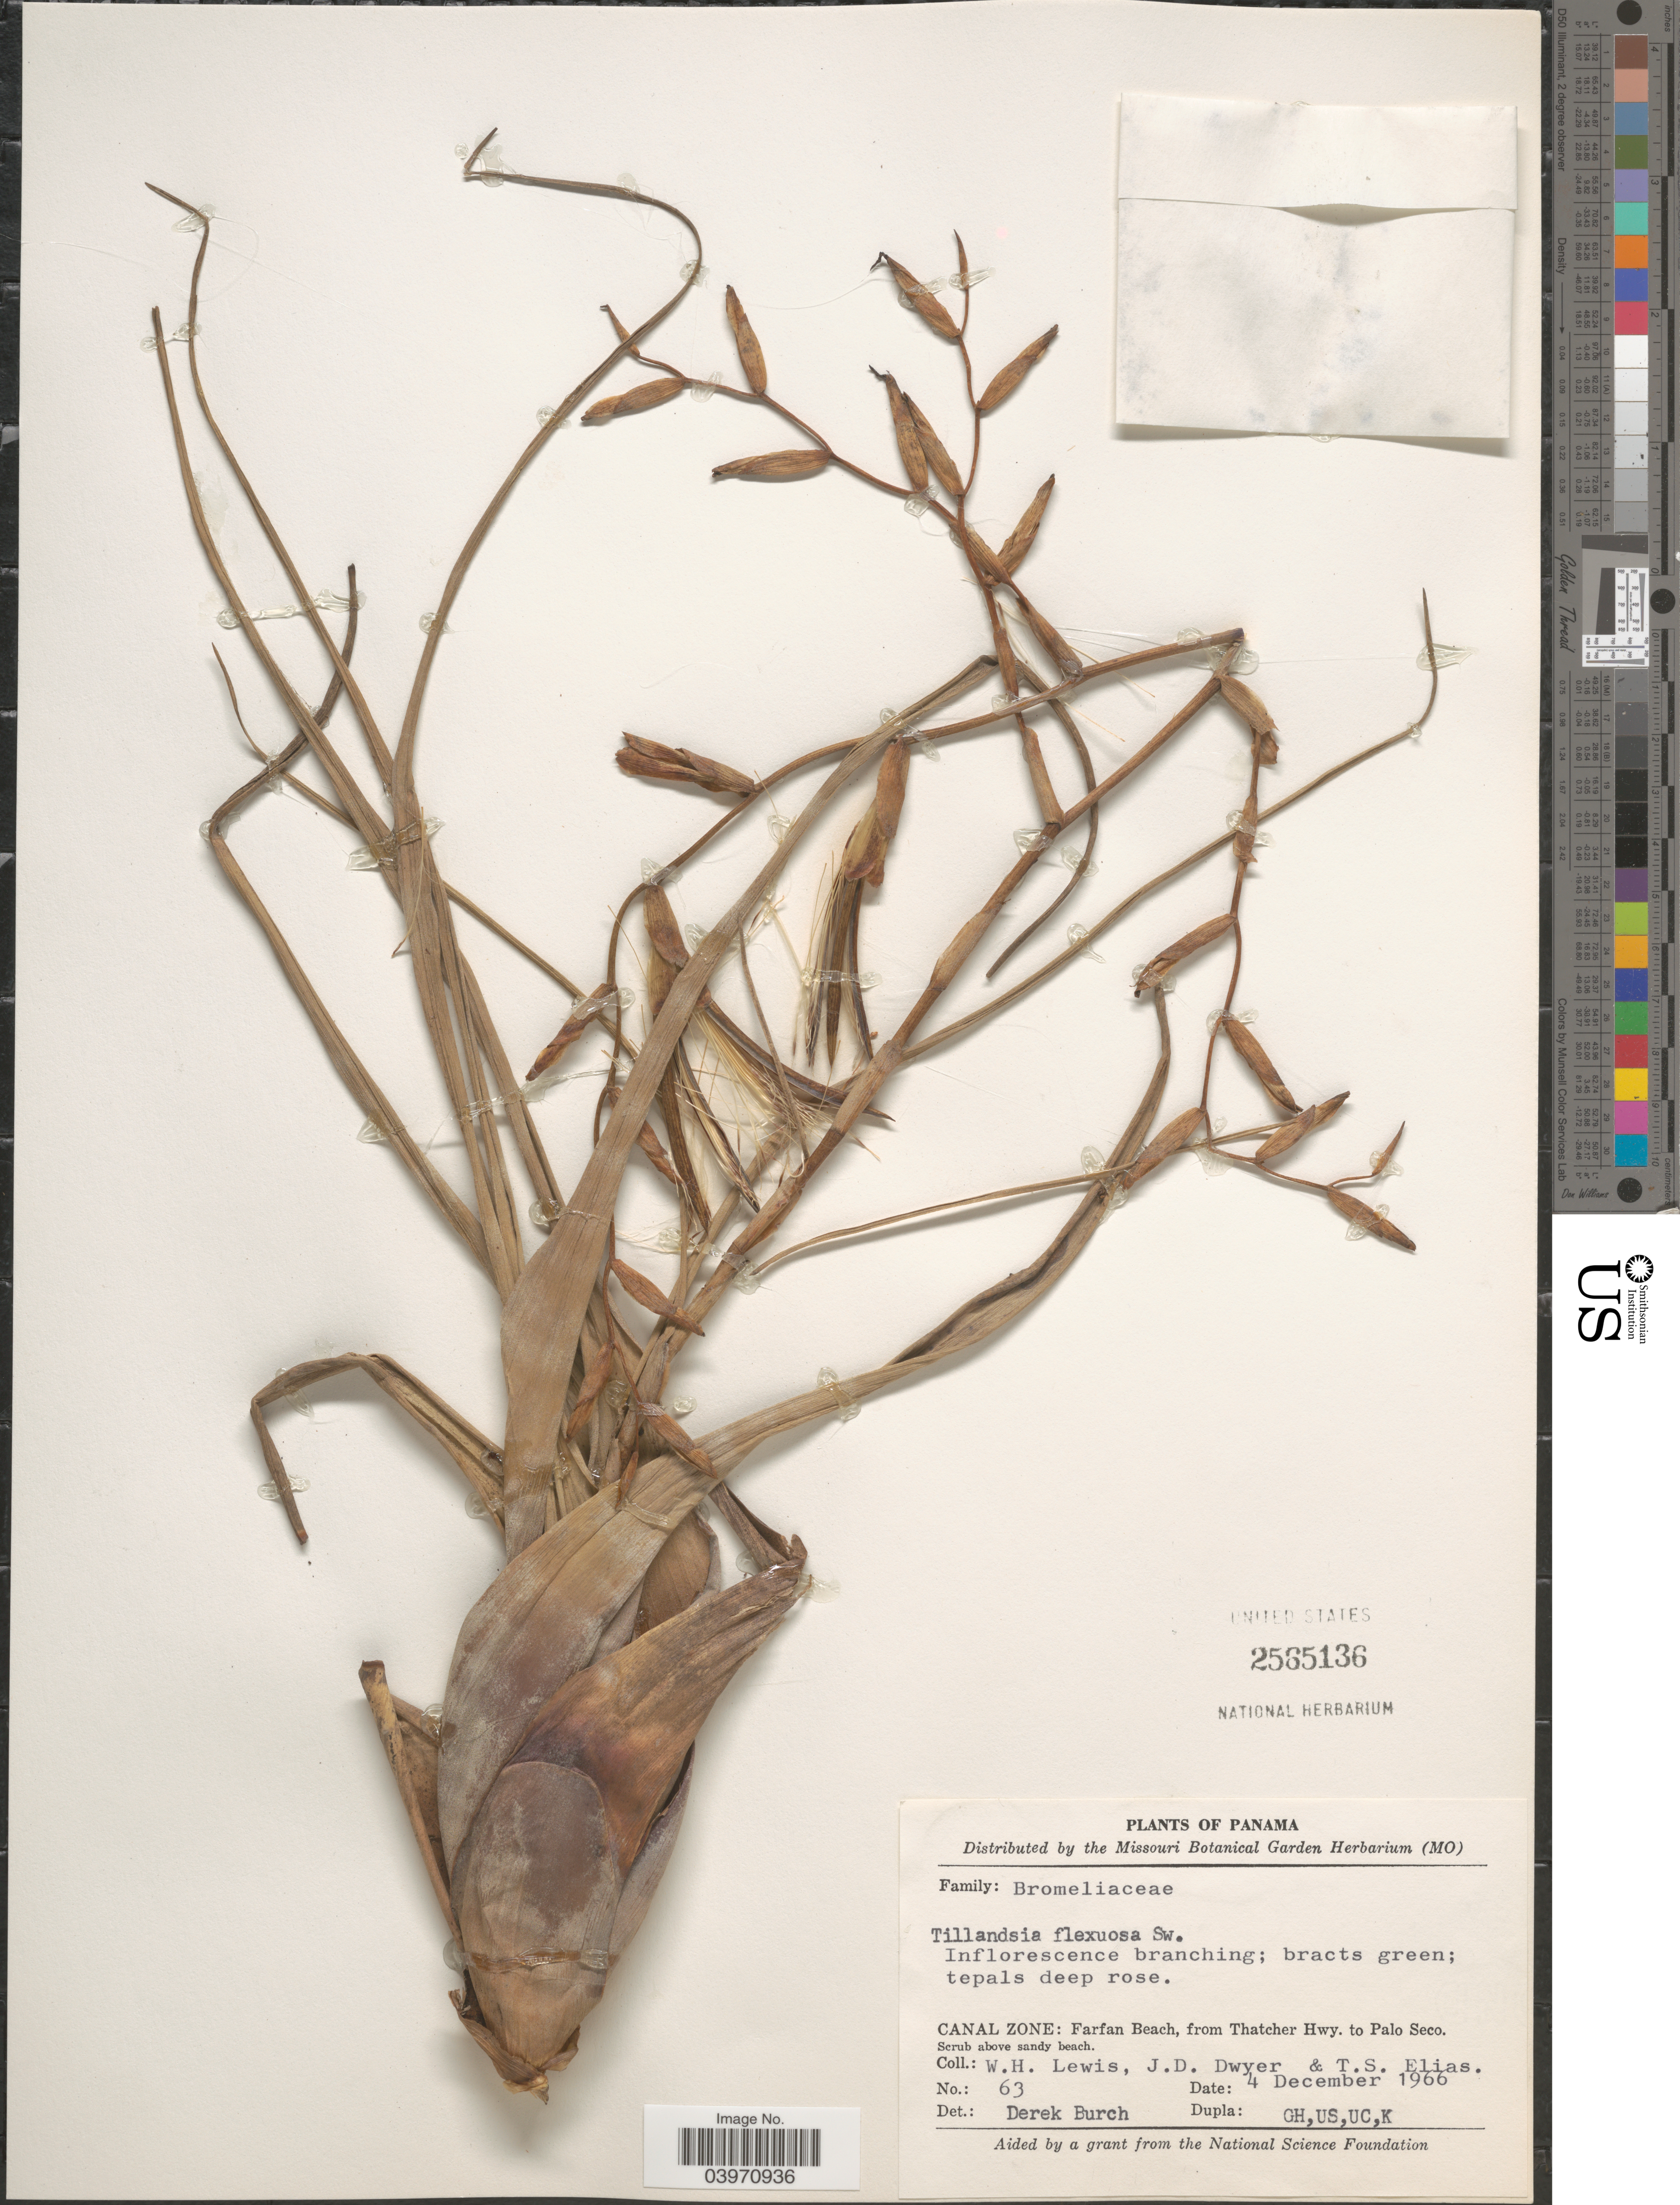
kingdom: Plantae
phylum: Tracheophyta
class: Liliopsida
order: Poales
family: Bromeliaceae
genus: Tillandsia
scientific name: Tillandsia flexuosa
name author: Sw.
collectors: W. H. Lewis, J. D. Dwyer & T. S. Elias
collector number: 63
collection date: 1966-12-04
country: Panama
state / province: Colón / Panamá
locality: Canal Zone: Farfan Beach, from Thatcher Hwy. to Palo Seco.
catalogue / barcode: US 2565136